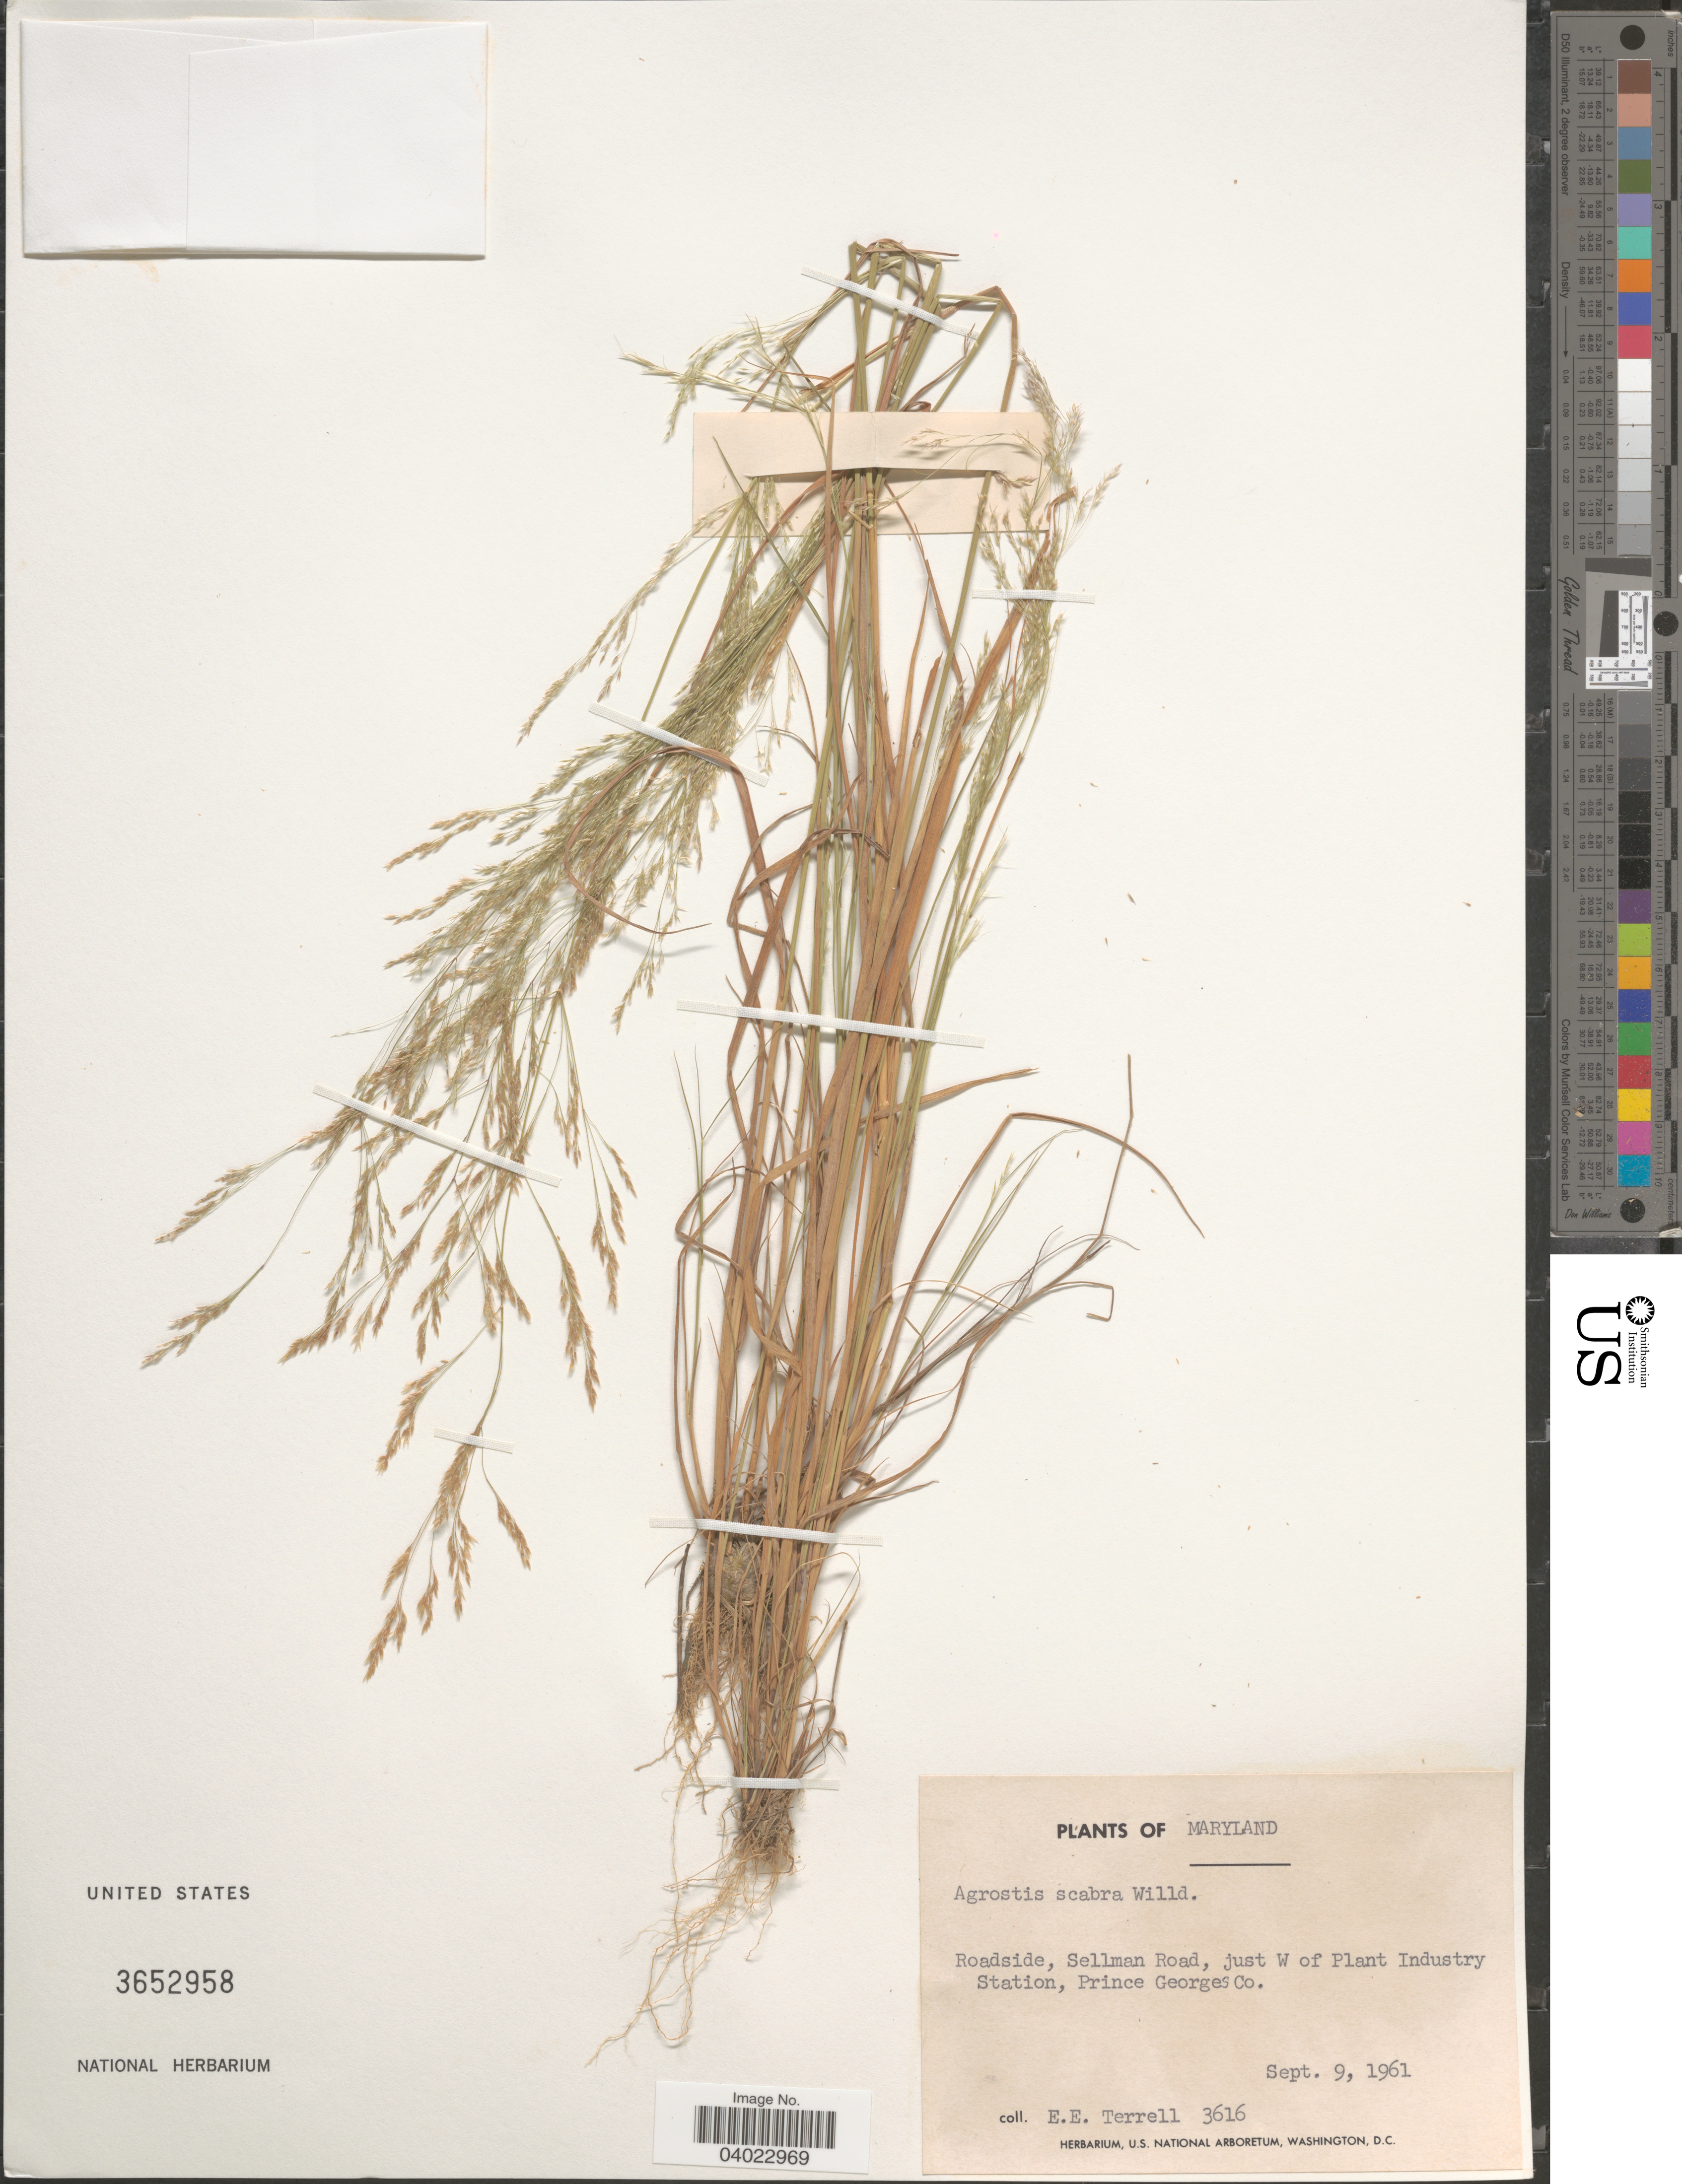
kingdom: Plantae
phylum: Tracheophyta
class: Liliopsida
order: Poales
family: Poaceae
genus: Agrostis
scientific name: Agrostis scabra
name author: Willd.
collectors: E. E. Terrell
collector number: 3616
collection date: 1961-09-09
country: United States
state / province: Maryland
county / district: Prince George's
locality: Roadside, Sellman Road, just W of Plant Industry Station, Prince Georges Co.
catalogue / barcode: US 3652958